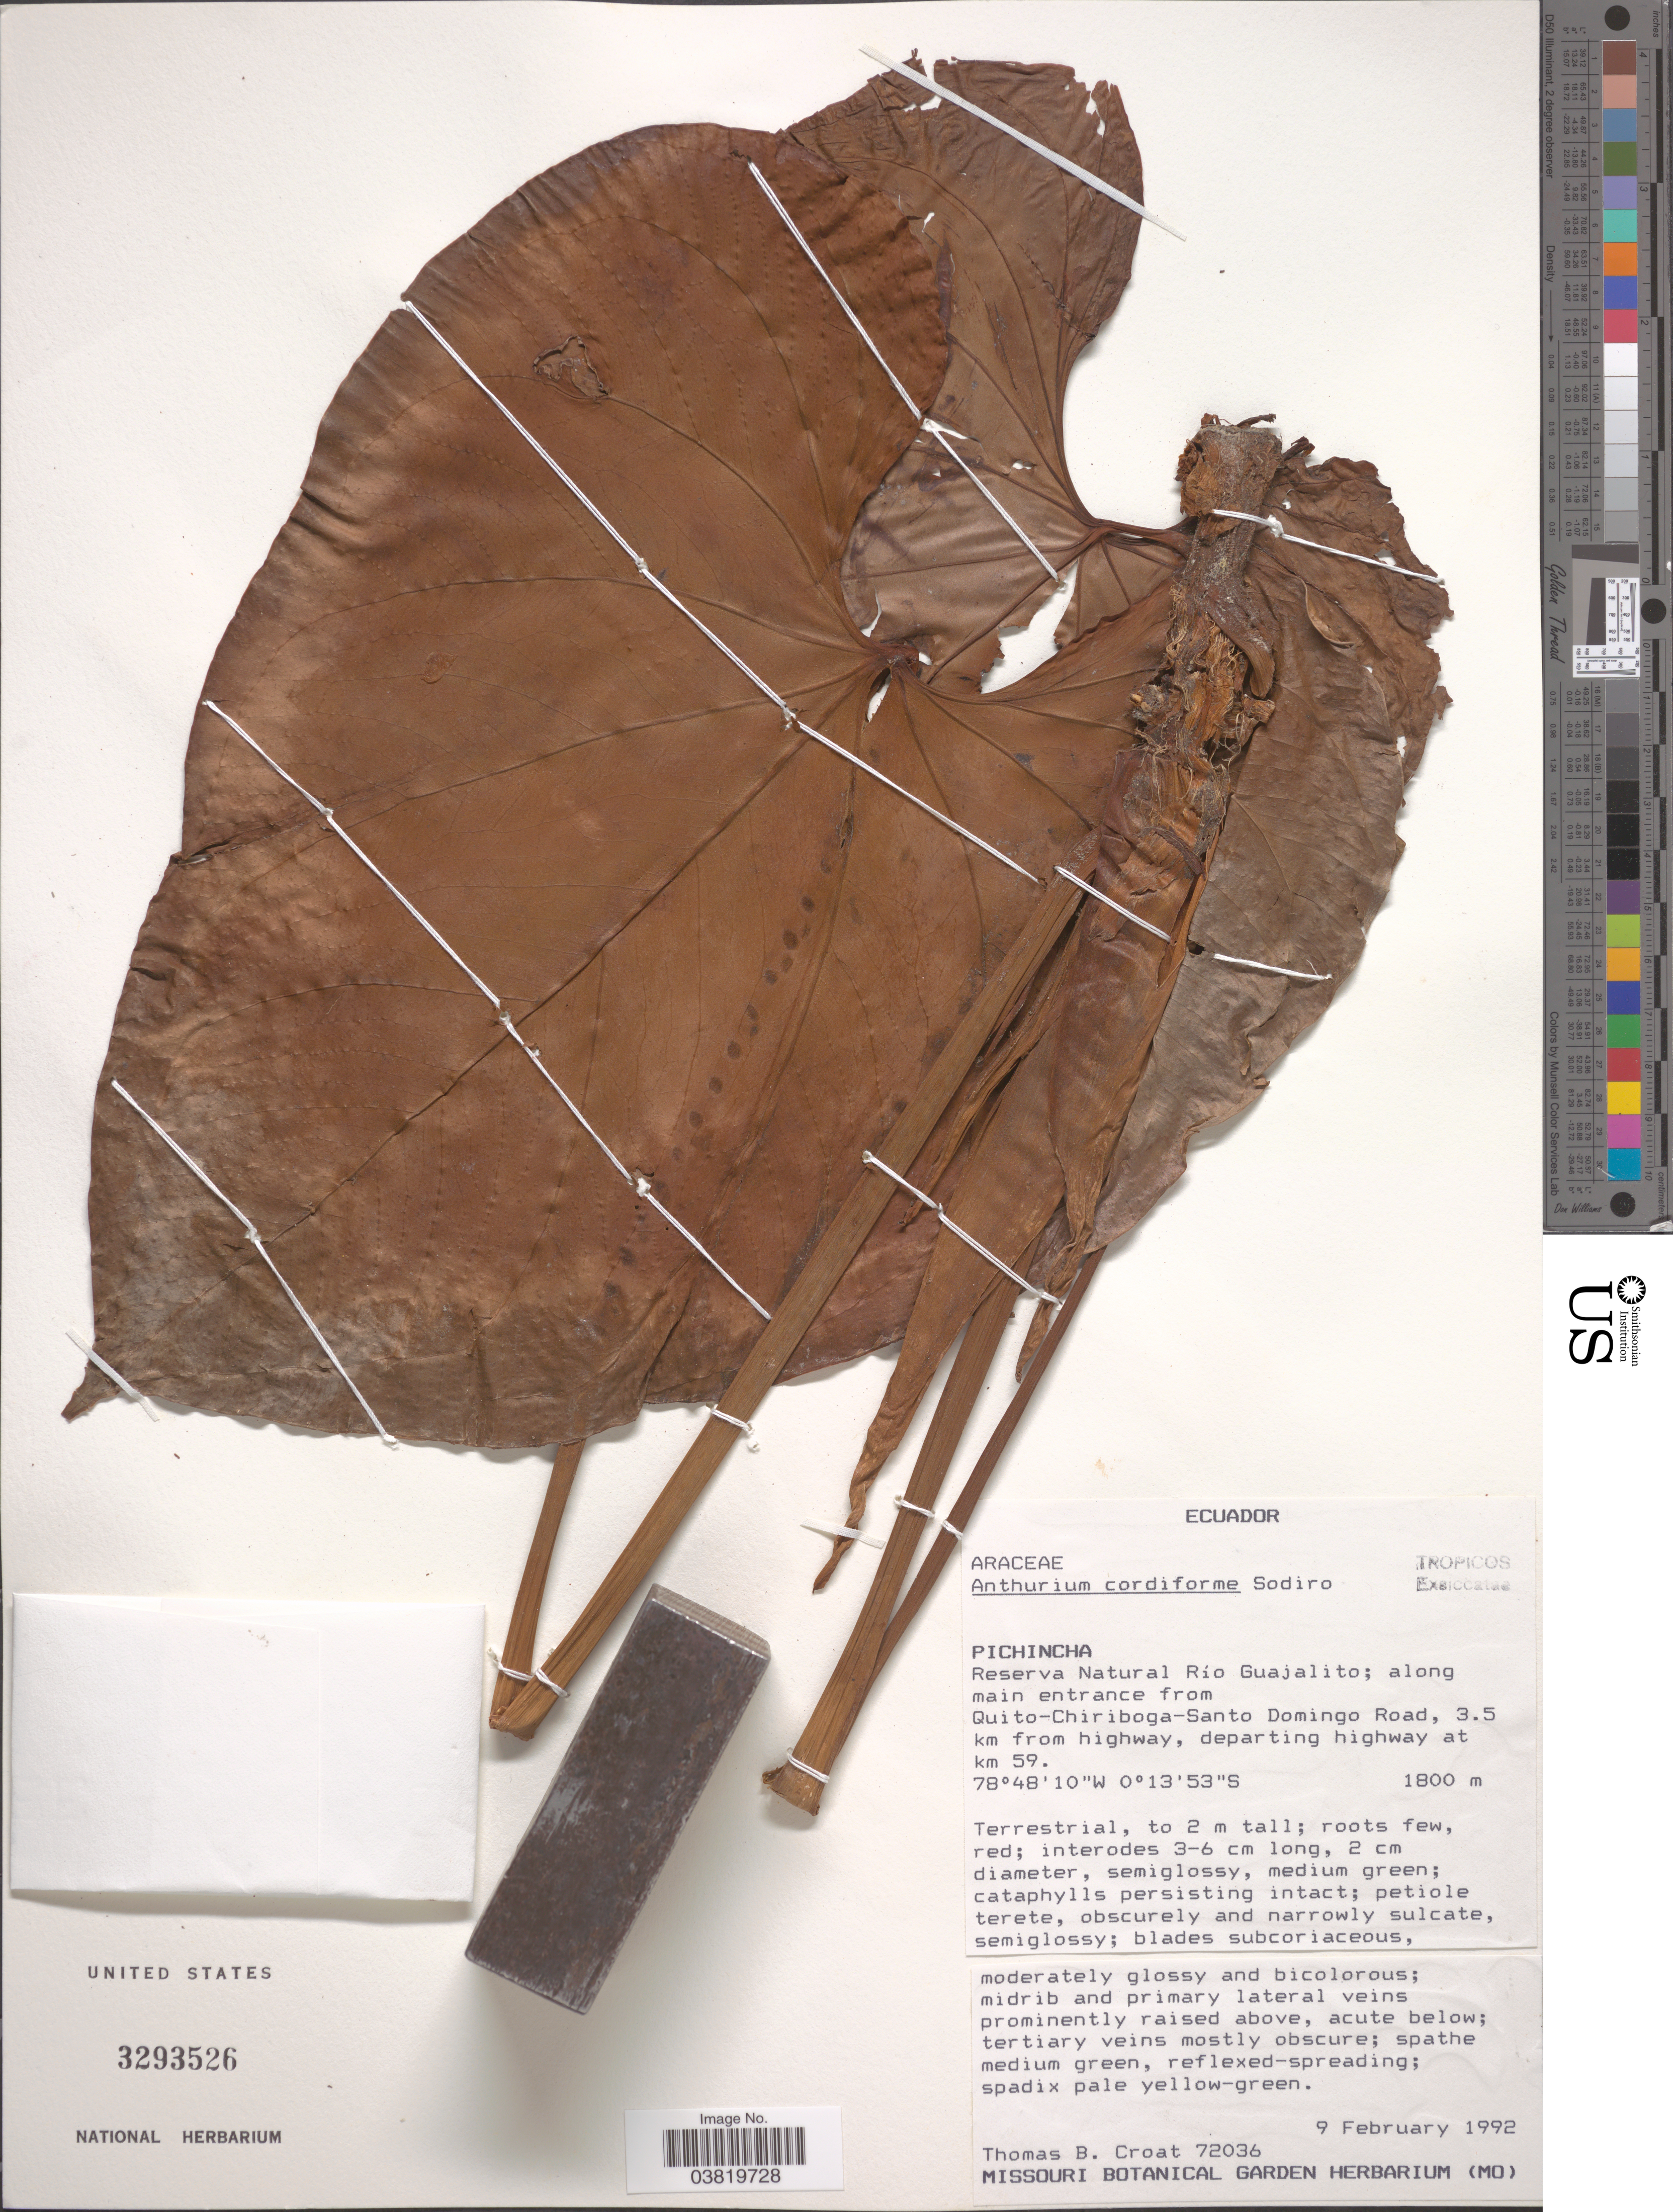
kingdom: Plantae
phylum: Tracheophyta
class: Liliopsida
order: Alismatales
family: Araceae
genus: Anthurium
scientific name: Anthurium cordiforme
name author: Sodiro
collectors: T. B. Croat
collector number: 72036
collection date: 1992-02-09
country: Ecuador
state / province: Pichincha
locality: Reserva Natural Río Guajalito; along main entrance from Quito-Chiriboga-Santo Domingo Road, 3.5 km from highway, departing highway at km 59.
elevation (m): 1800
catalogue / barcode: US 3293526